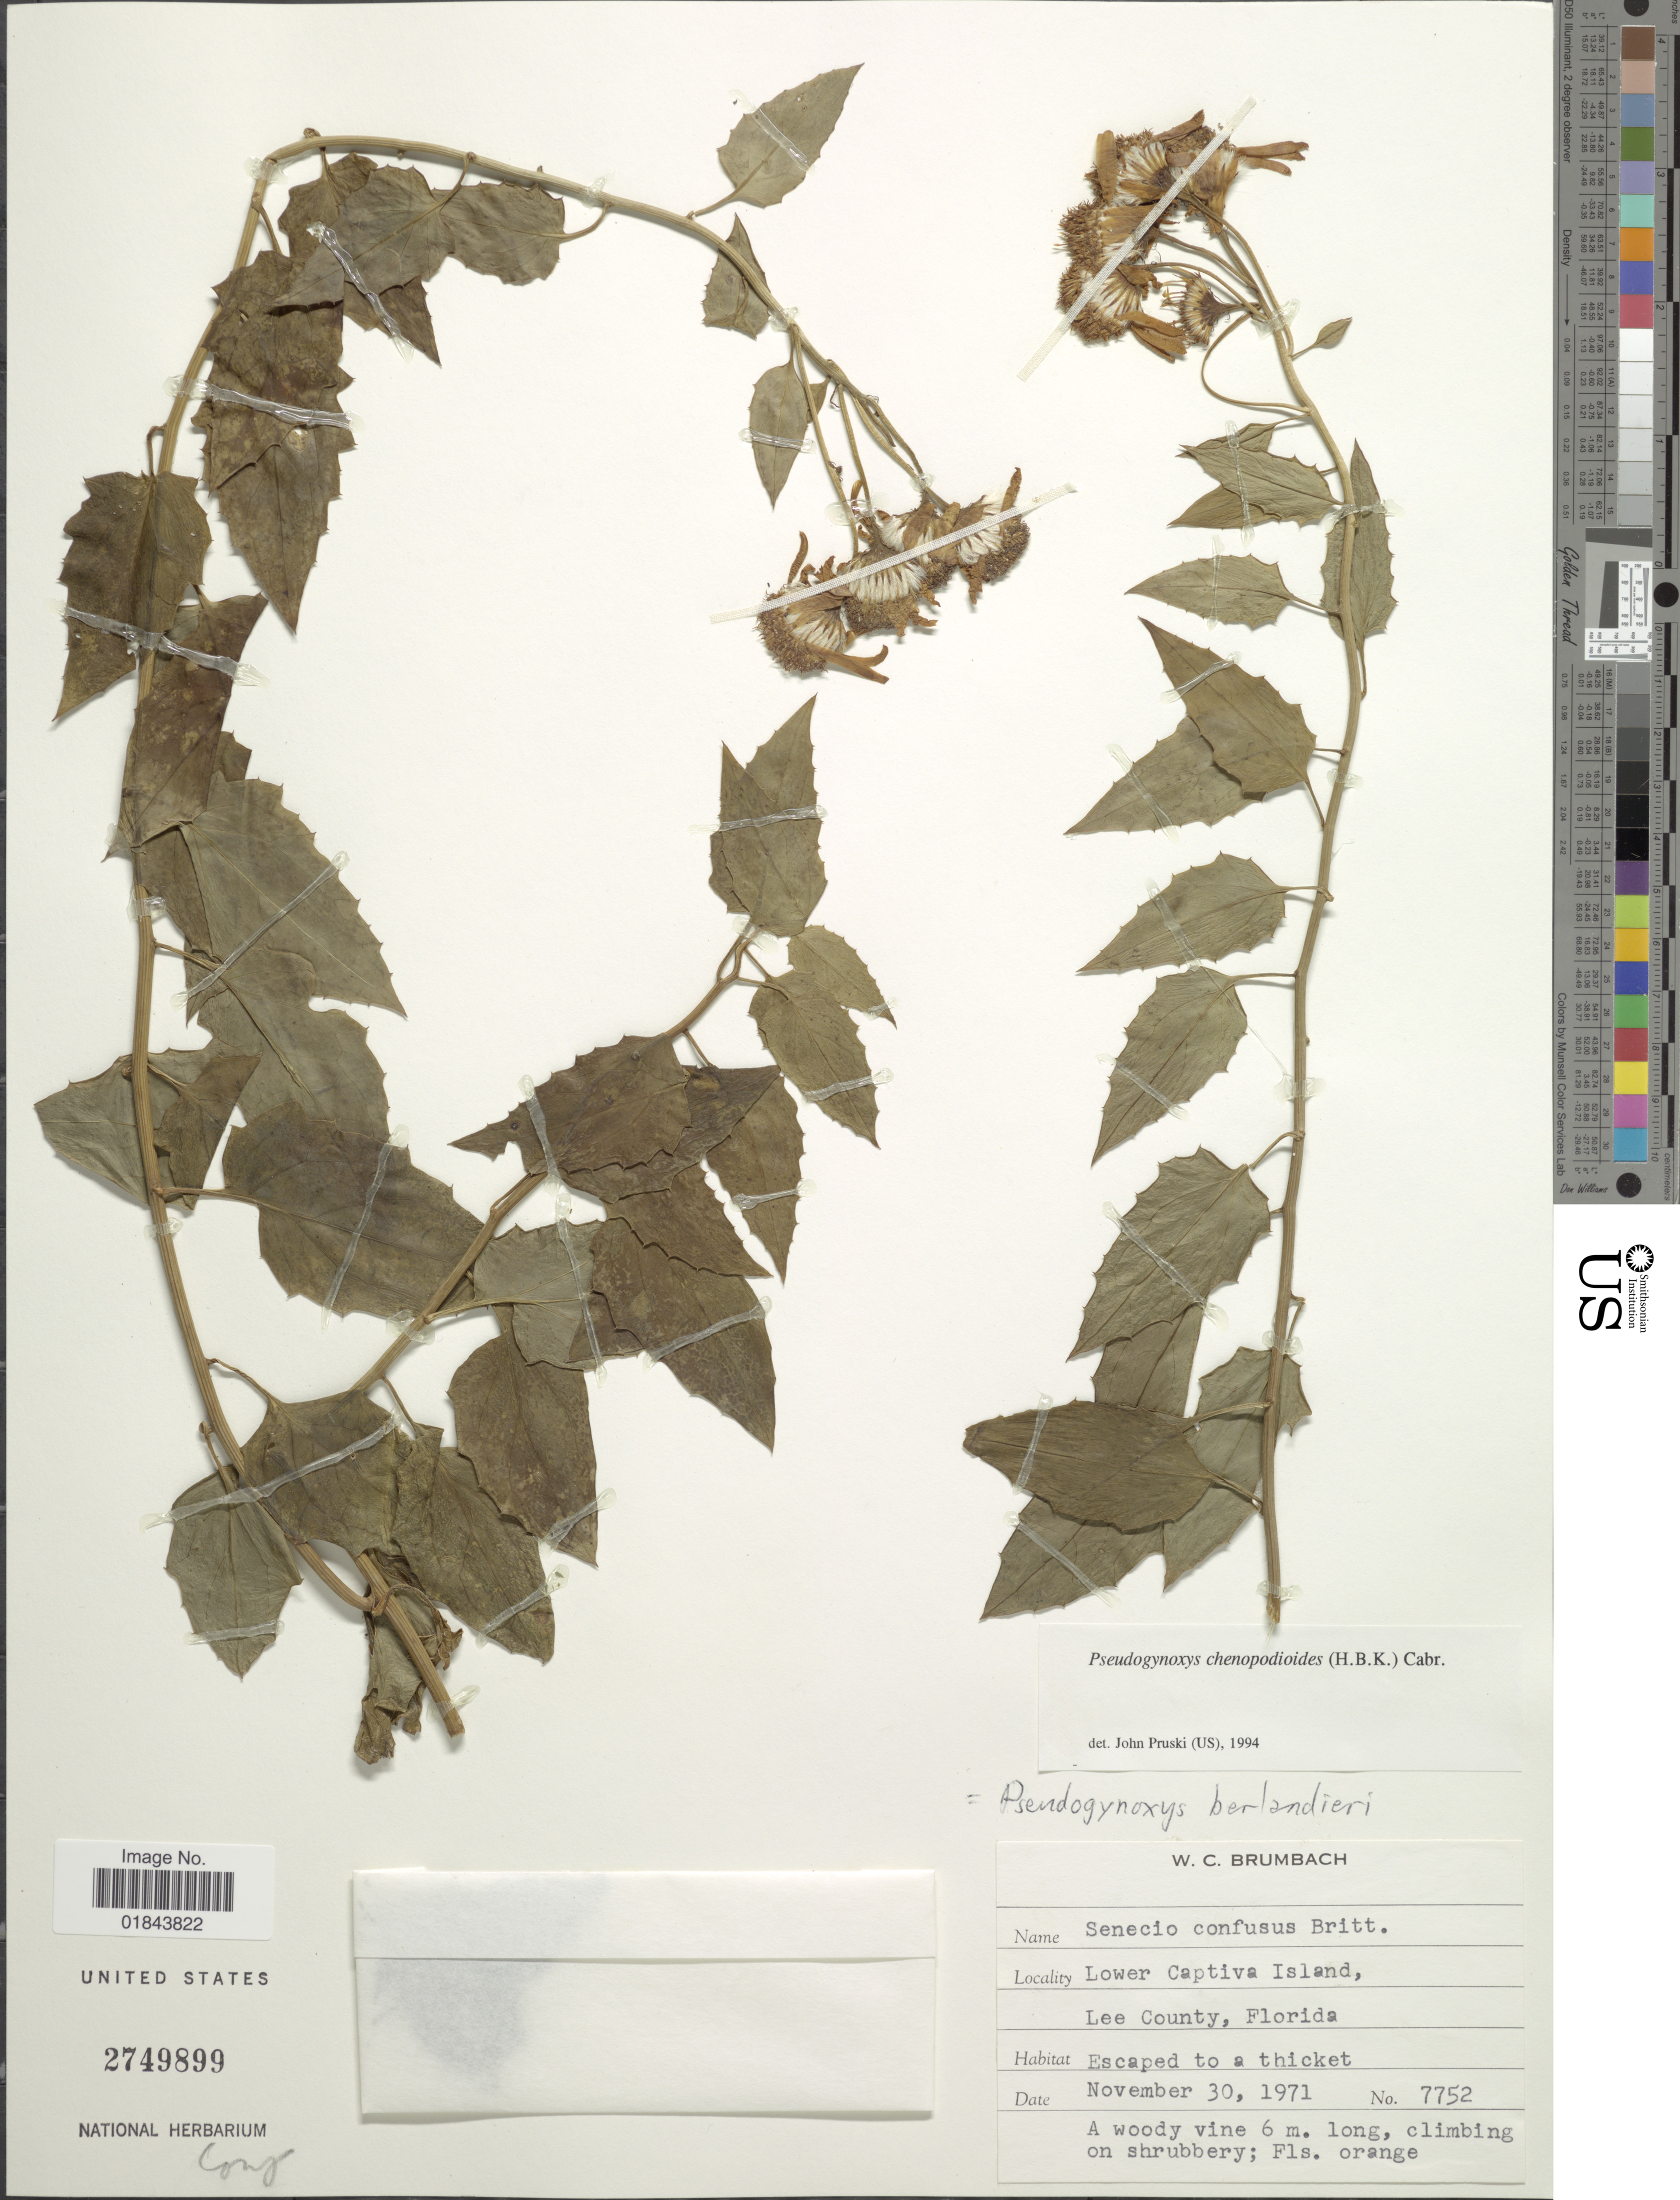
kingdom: Plantae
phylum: Tracheophyta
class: Magnoliopsida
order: Asterales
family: Asteraceae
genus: Pseudogynoxys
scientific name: Pseudogynoxys chenopodioides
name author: (Kunth) Cabrera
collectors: W. C. Brumbach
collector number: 7752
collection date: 1971-11-30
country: United States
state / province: Florida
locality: Lower Captiva Island, Lee County, Florida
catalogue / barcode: US 2749899